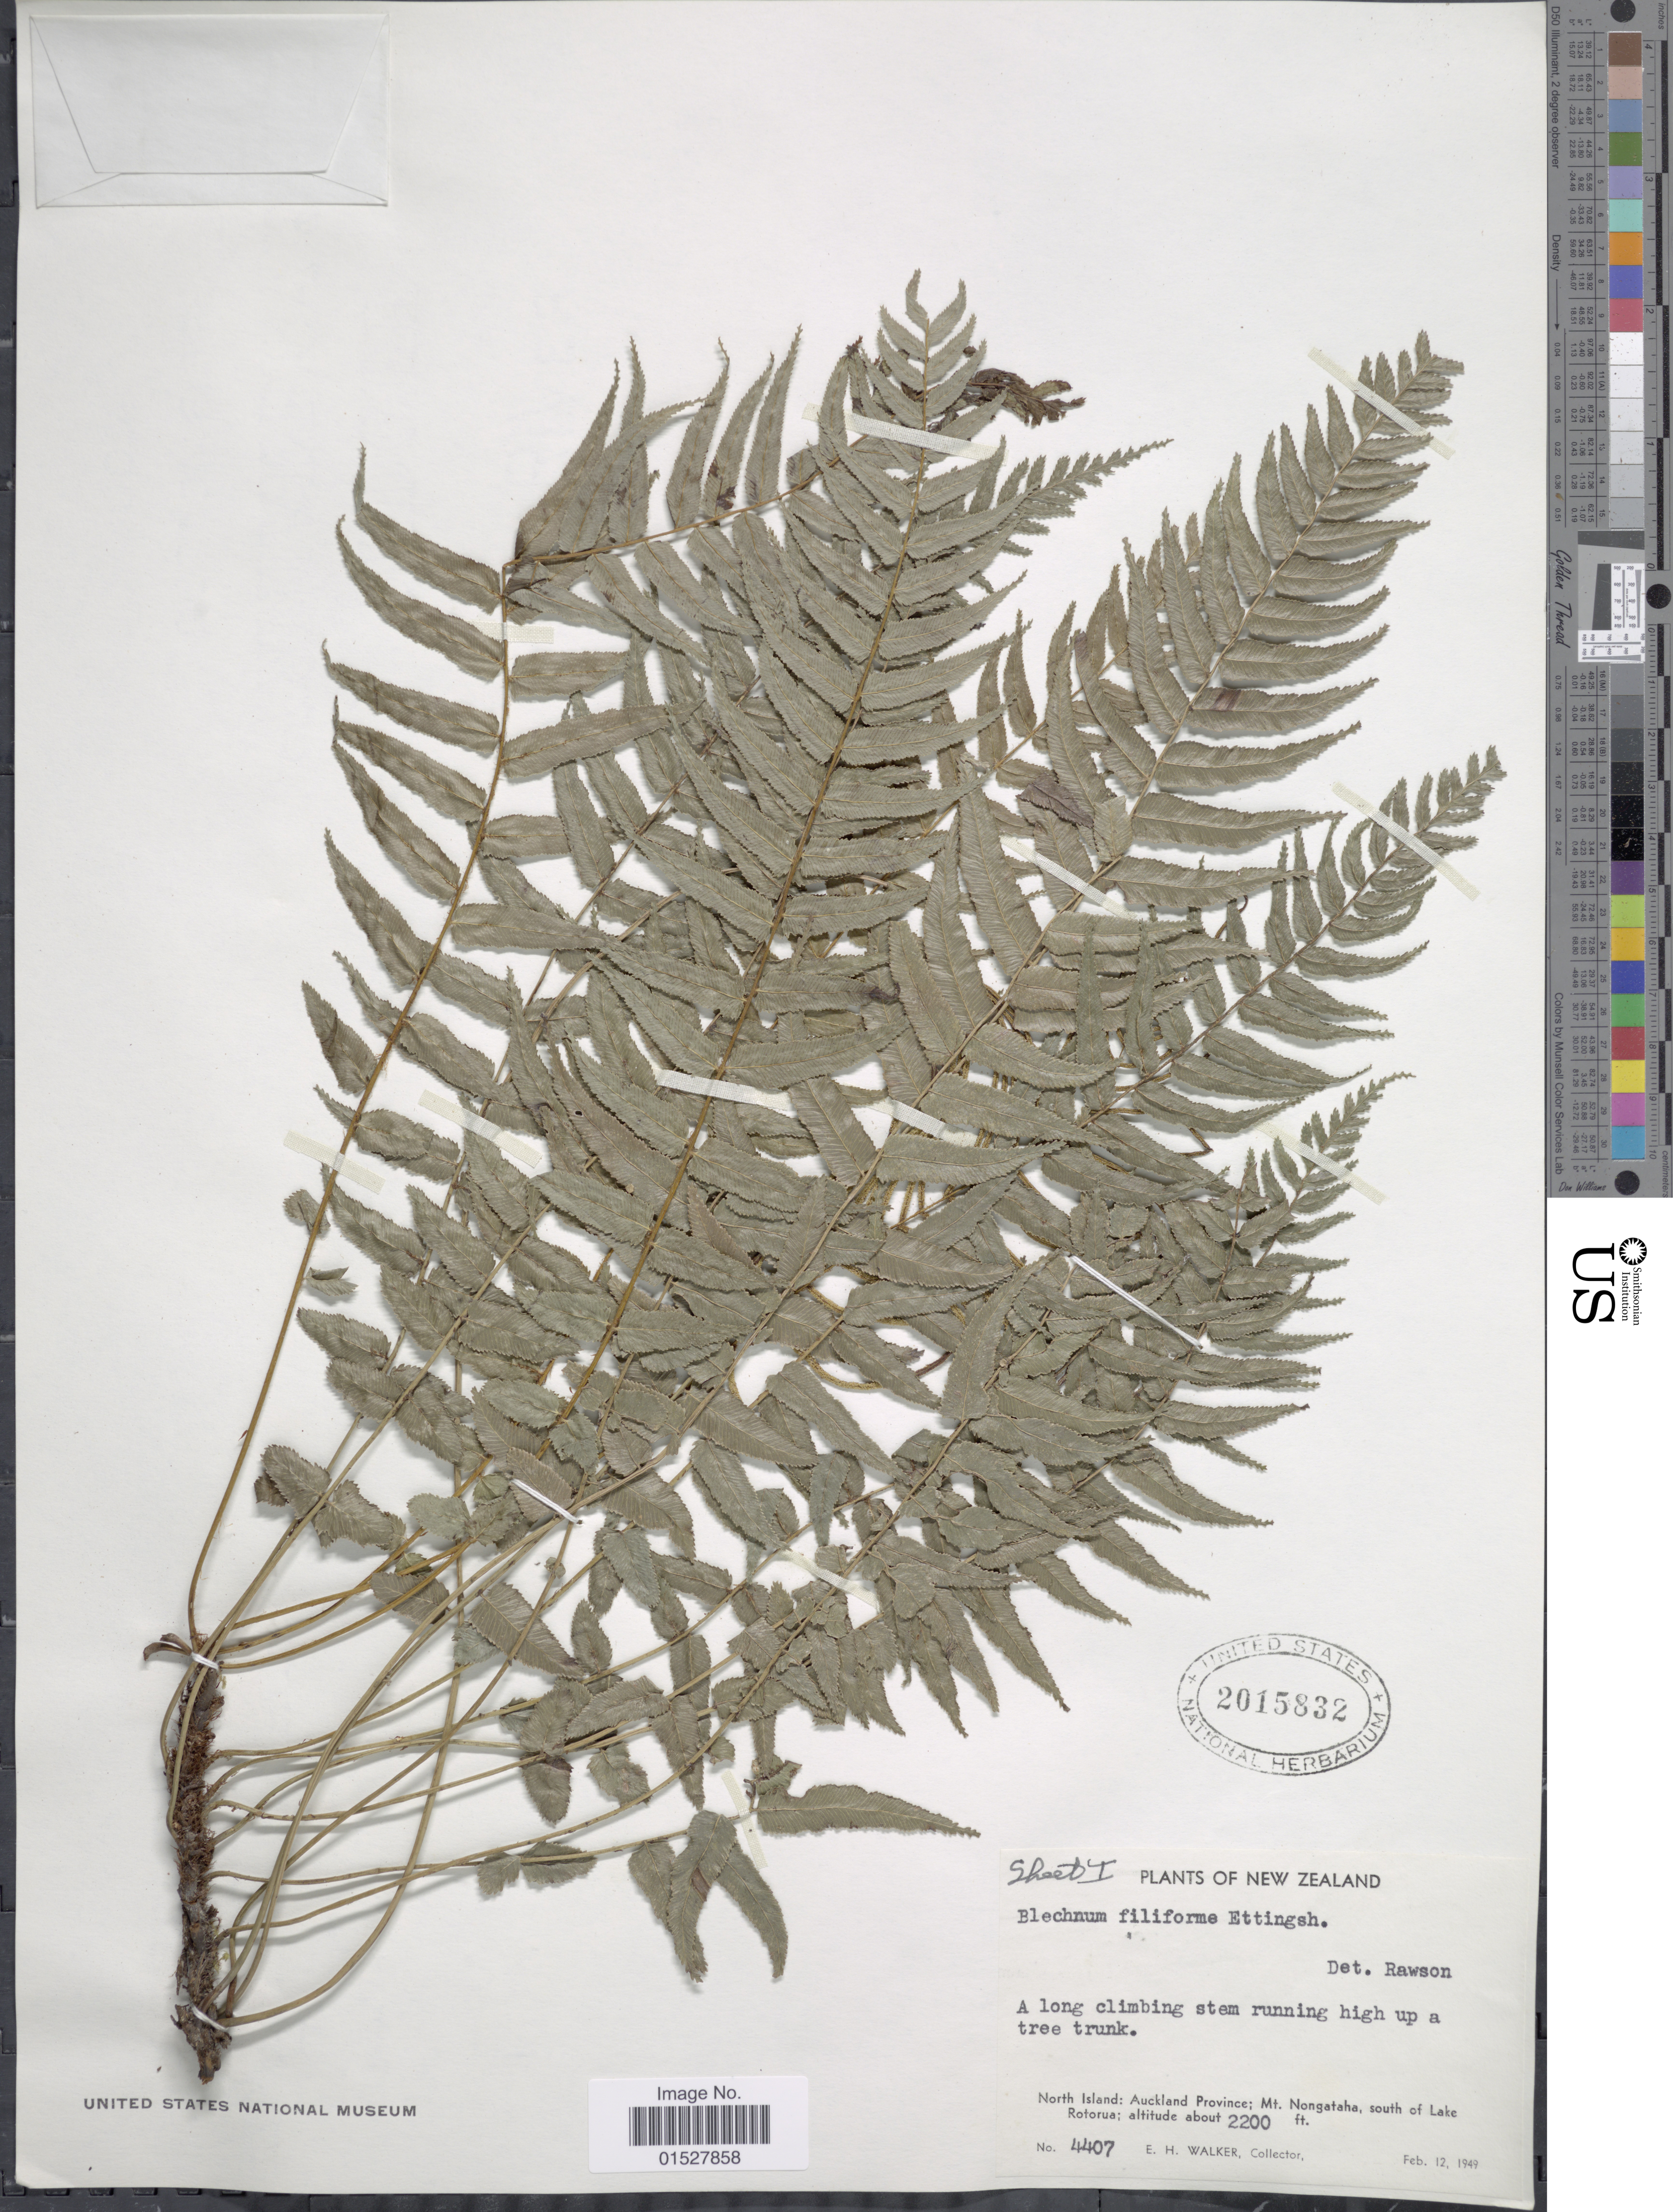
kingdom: Plantae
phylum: Tracheophyta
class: Polypodiopsida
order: Polypodiales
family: Blechnaceae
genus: Blechnum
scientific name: Blechnum filiforme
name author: (A. Cunn.) Ettingsh.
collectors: E. H. Walker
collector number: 4407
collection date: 1949-02-12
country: New Zealand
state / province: Auckland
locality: North Island: Mt. Nongataha, south of Lake Rotorua.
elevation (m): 671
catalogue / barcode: US 2015832